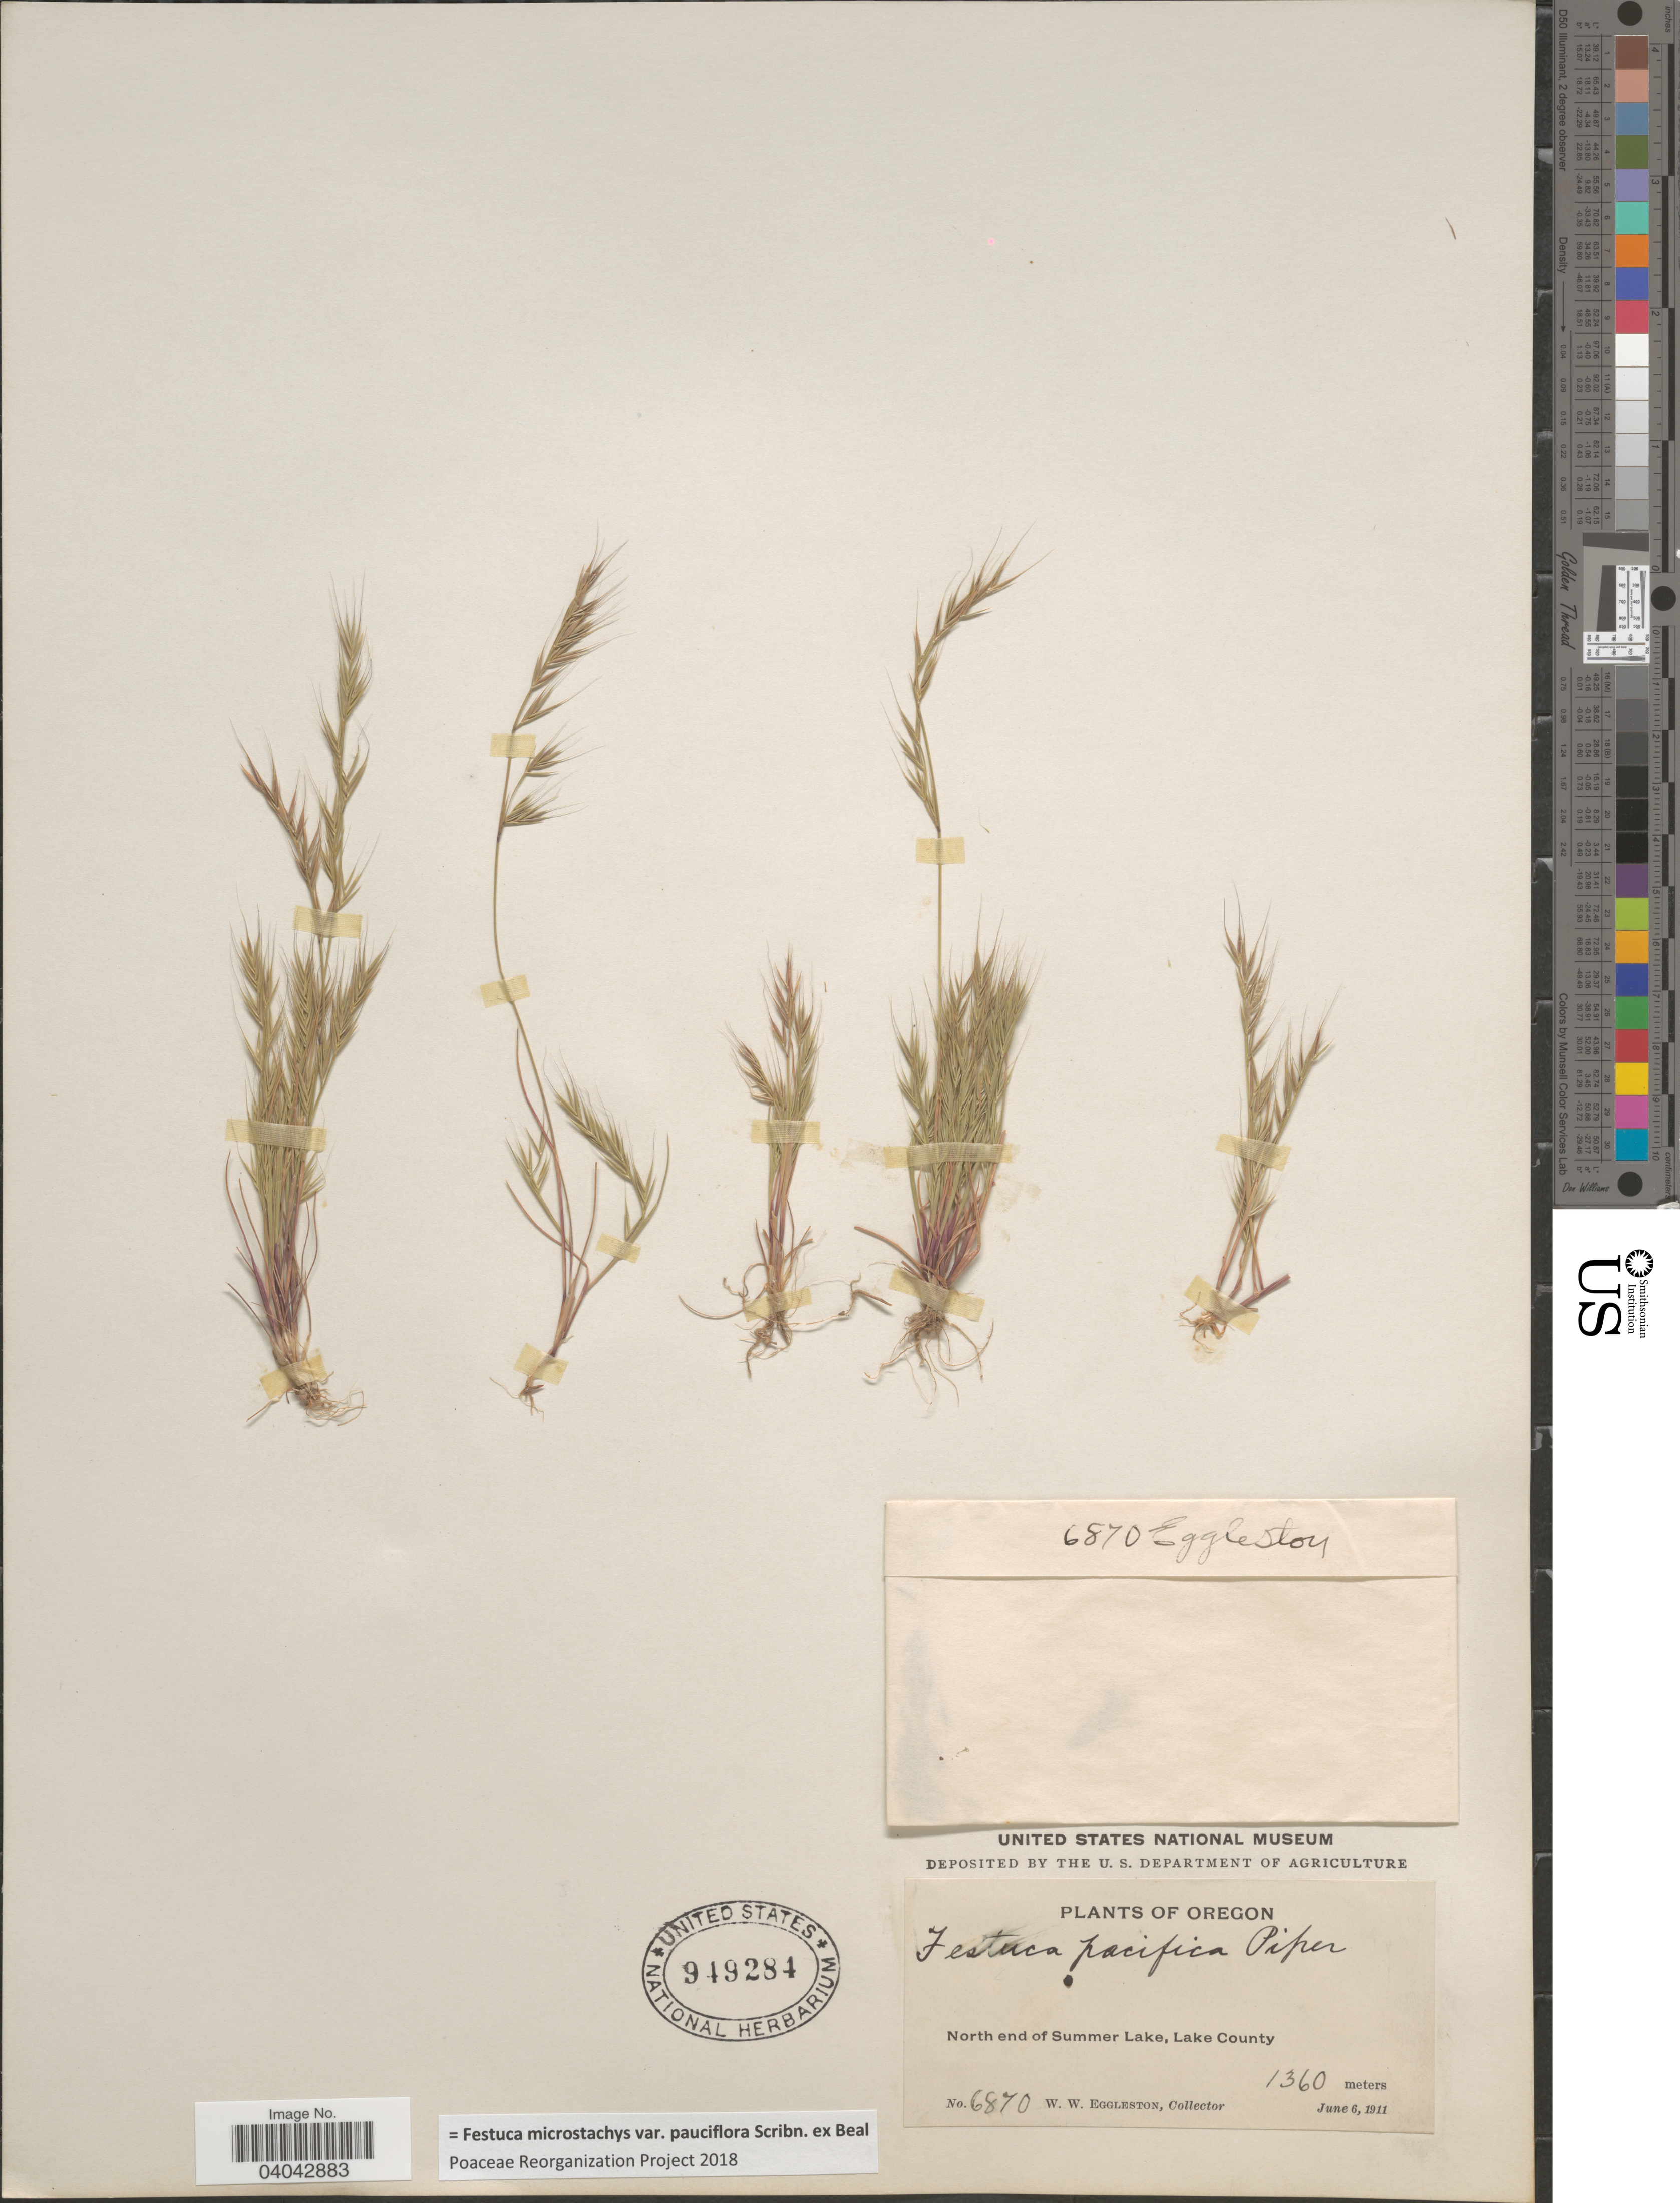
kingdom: Plantae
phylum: Tracheophyta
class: Liliopsida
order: Poales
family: Poaceae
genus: Festuca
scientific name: Festuca microstachys var. pauciflora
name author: Scribn. ex W.J. Beal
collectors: W. W. Eggleston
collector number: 6870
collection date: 1911-06-06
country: United States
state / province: Oregon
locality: North end of Summer Lake, Lake County.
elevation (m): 1360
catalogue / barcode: US 949284